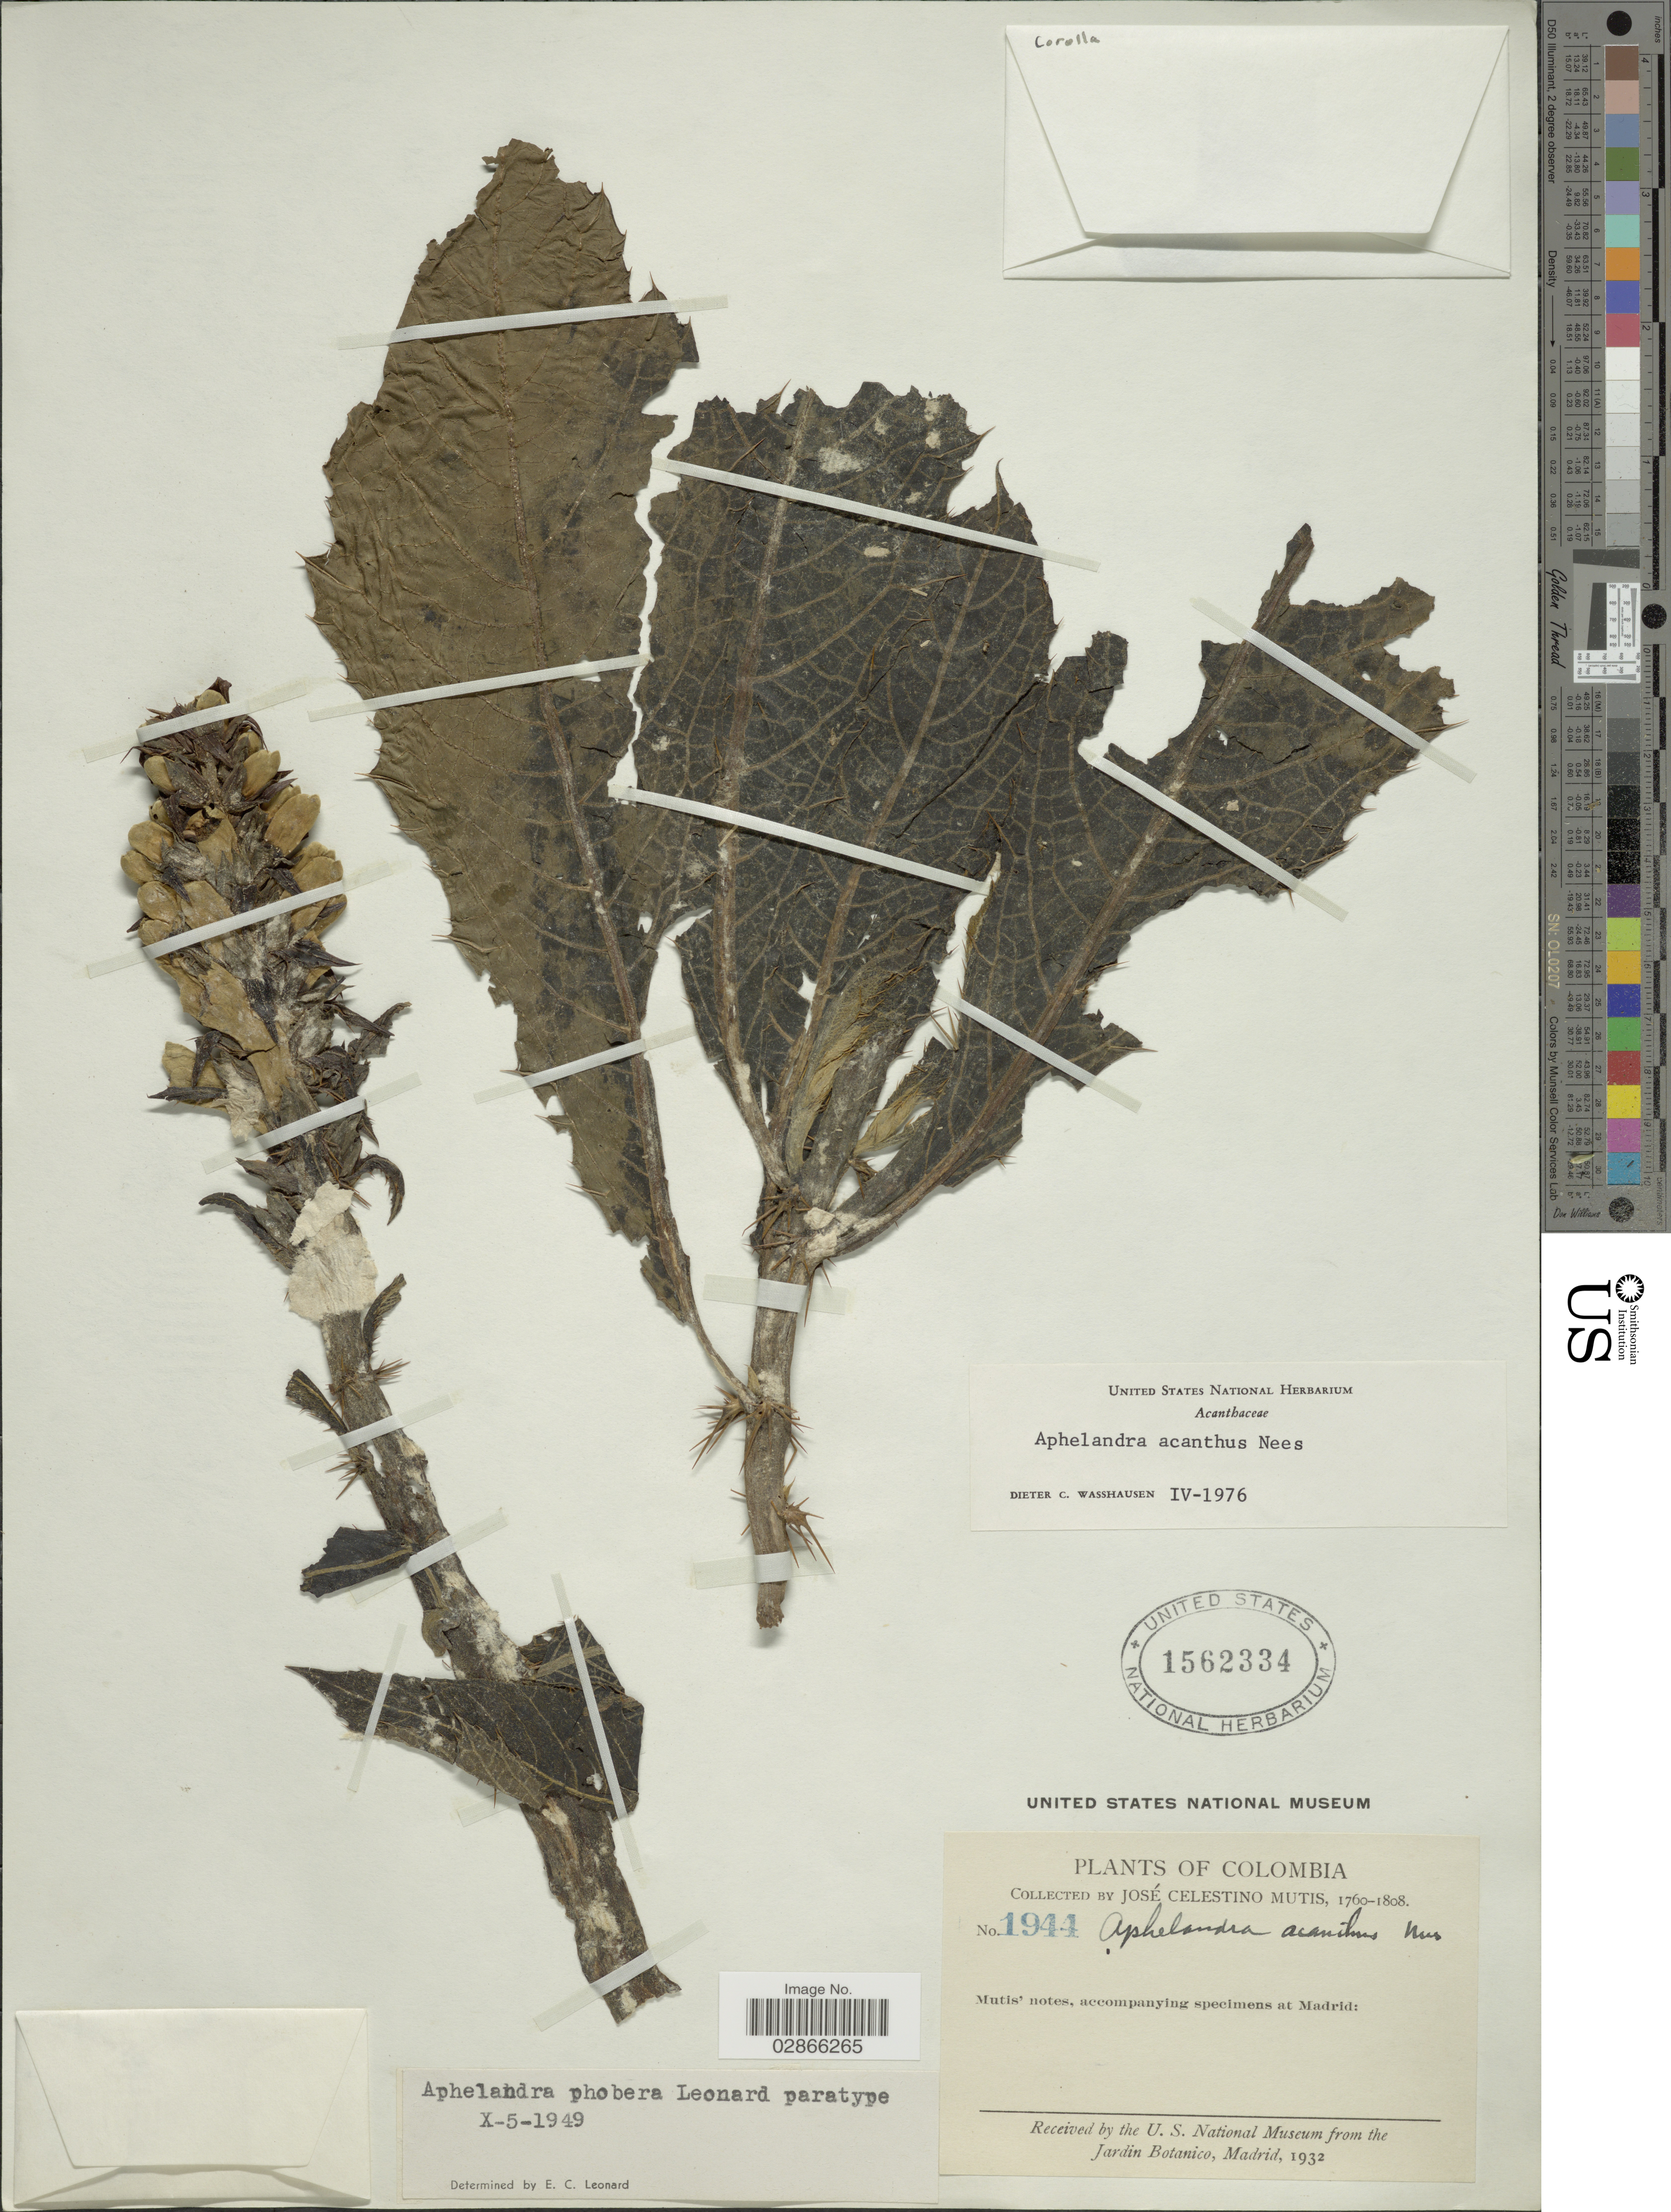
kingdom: Plantae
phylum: Tracheophyta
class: Magnoliopsida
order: Lamiales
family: Acanthaceae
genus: Aphelandra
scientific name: Aphelandra acanthus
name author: Nees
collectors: J. C. B. Mutis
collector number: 1944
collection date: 1760/1808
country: Colombia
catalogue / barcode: US 1562334